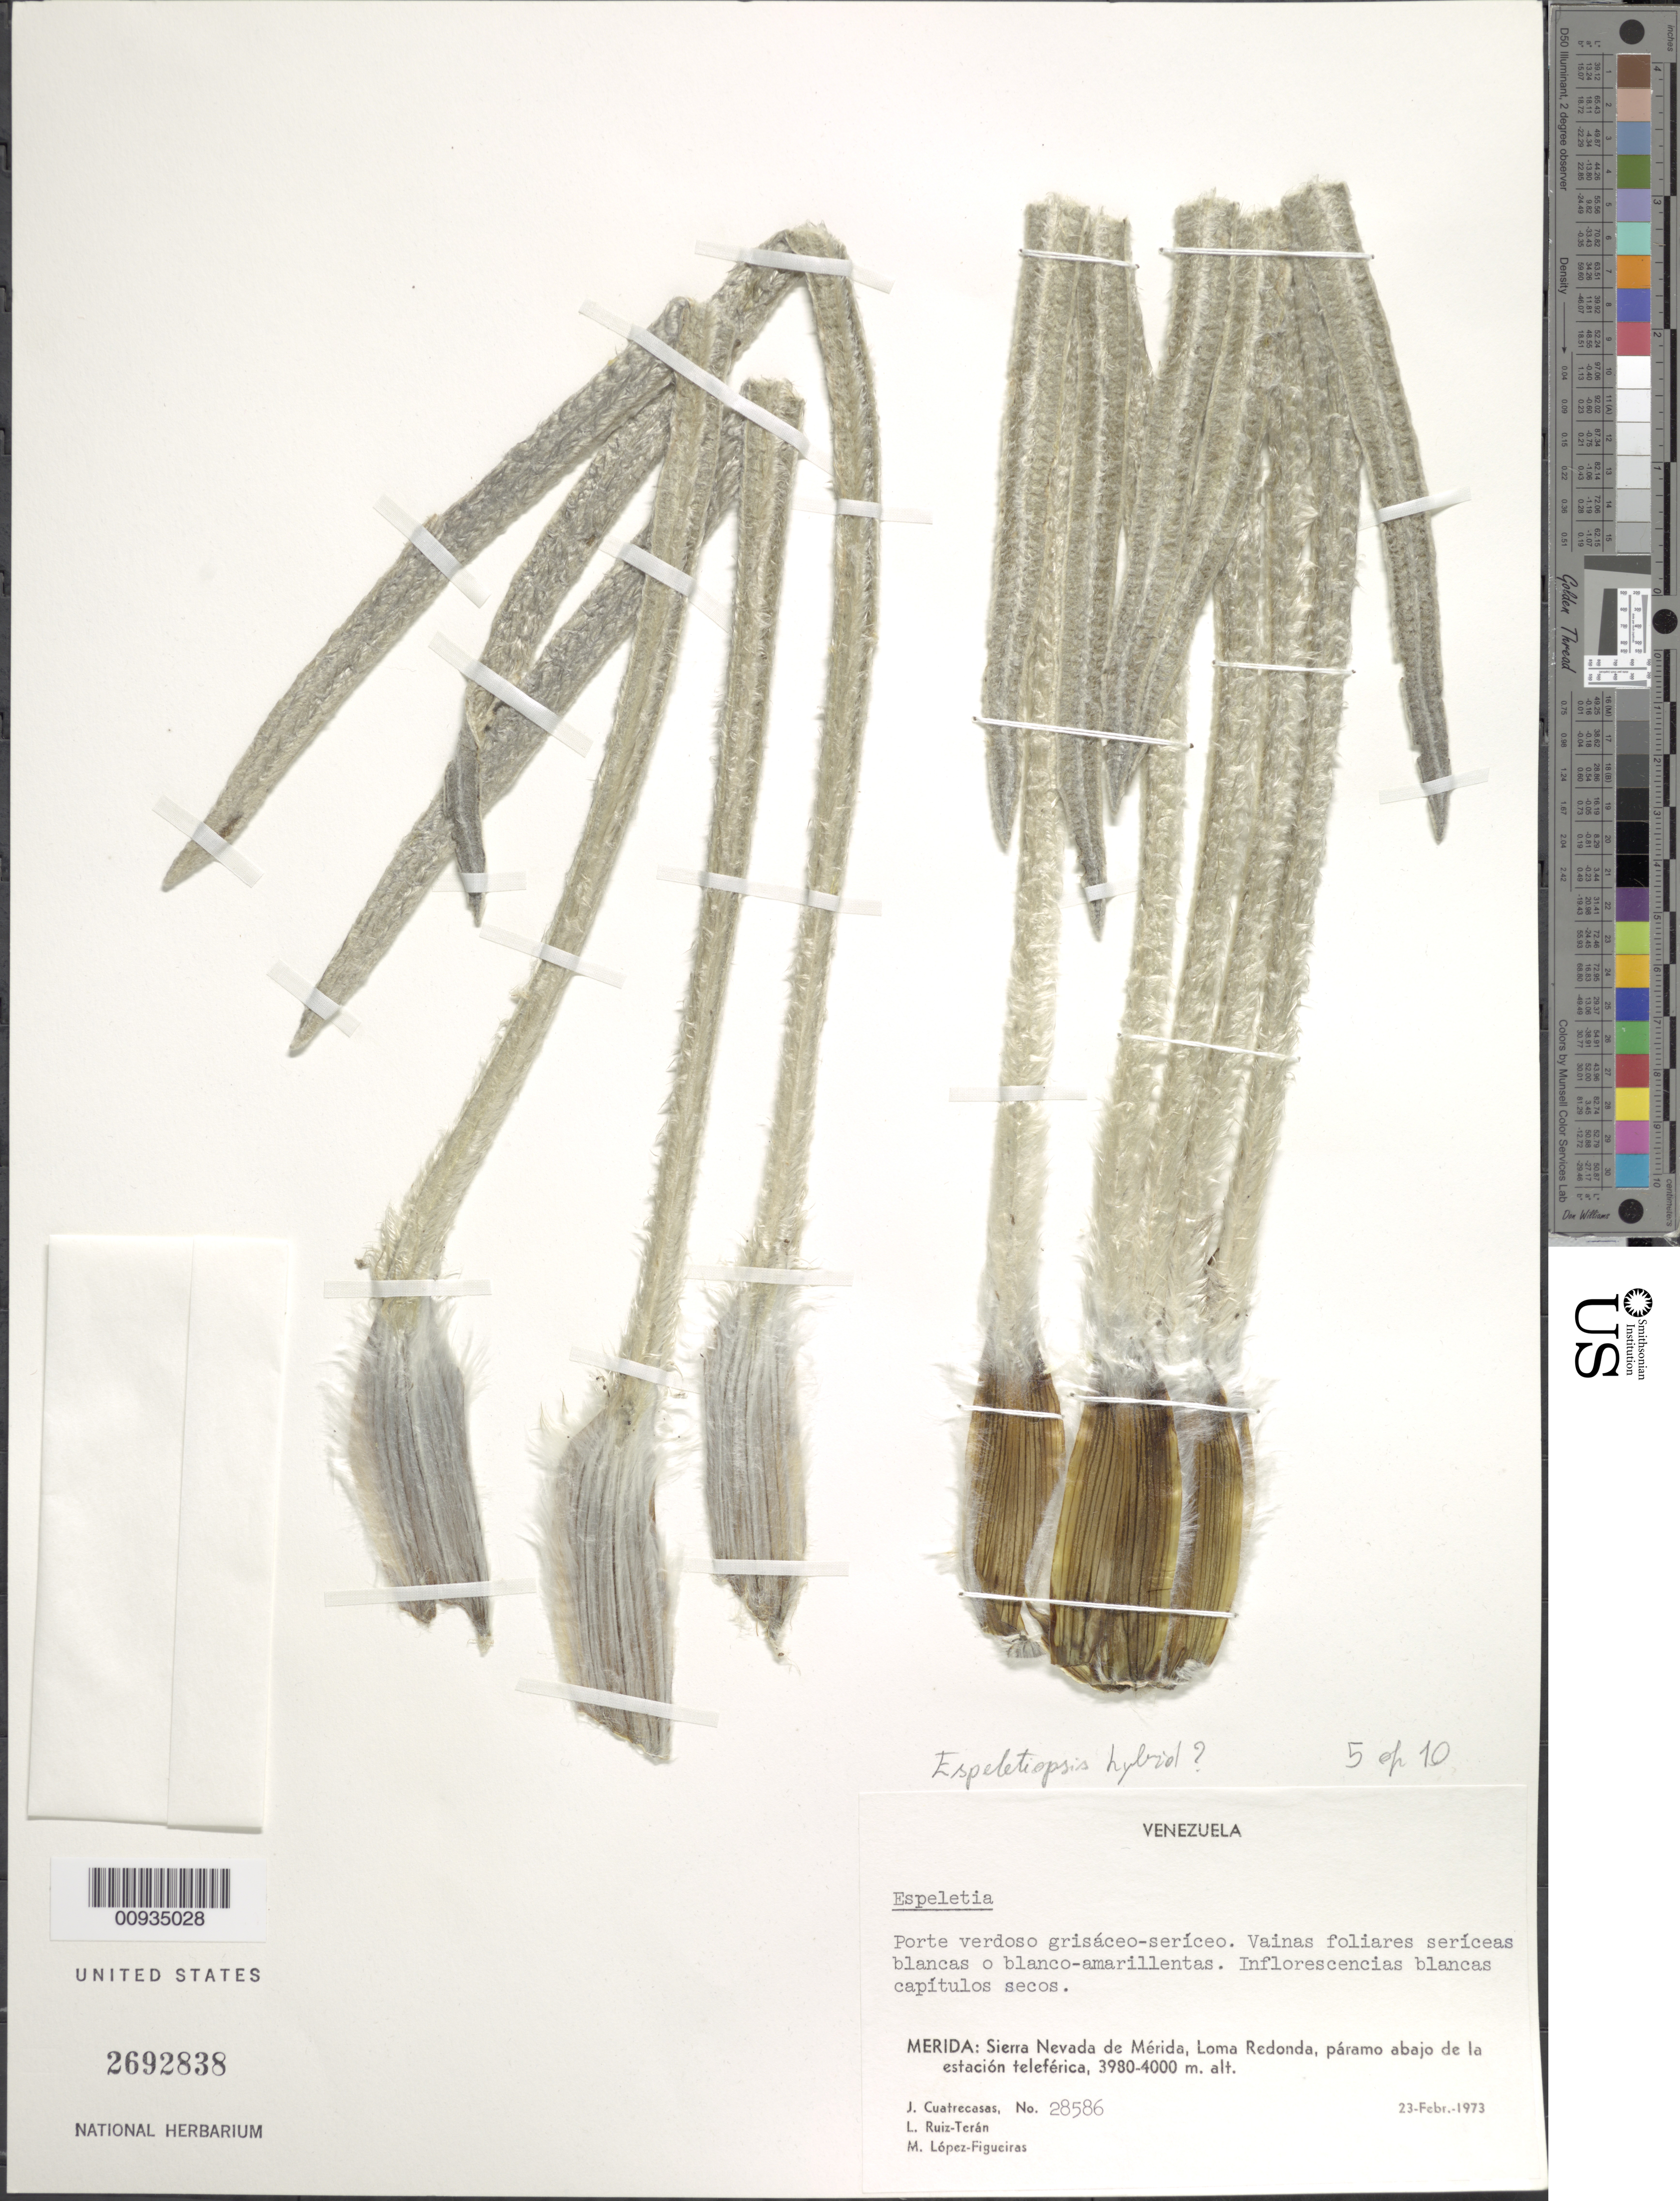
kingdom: Plantae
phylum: Tracheophyta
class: Magnoliopsida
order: Asterales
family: Asteraceae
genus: Espeletiopsis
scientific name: Espeletiopsis sp.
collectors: J. Cuatrecasas, L. E. Ruíz-Terán & M. López Figueiras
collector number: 28586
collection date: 1973-02-23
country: Venezuela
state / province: Mérida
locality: Sierra Nevada de Merida, Loma Redonda, paramo abajo de la estacion teleferica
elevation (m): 3980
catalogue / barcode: US 2692838